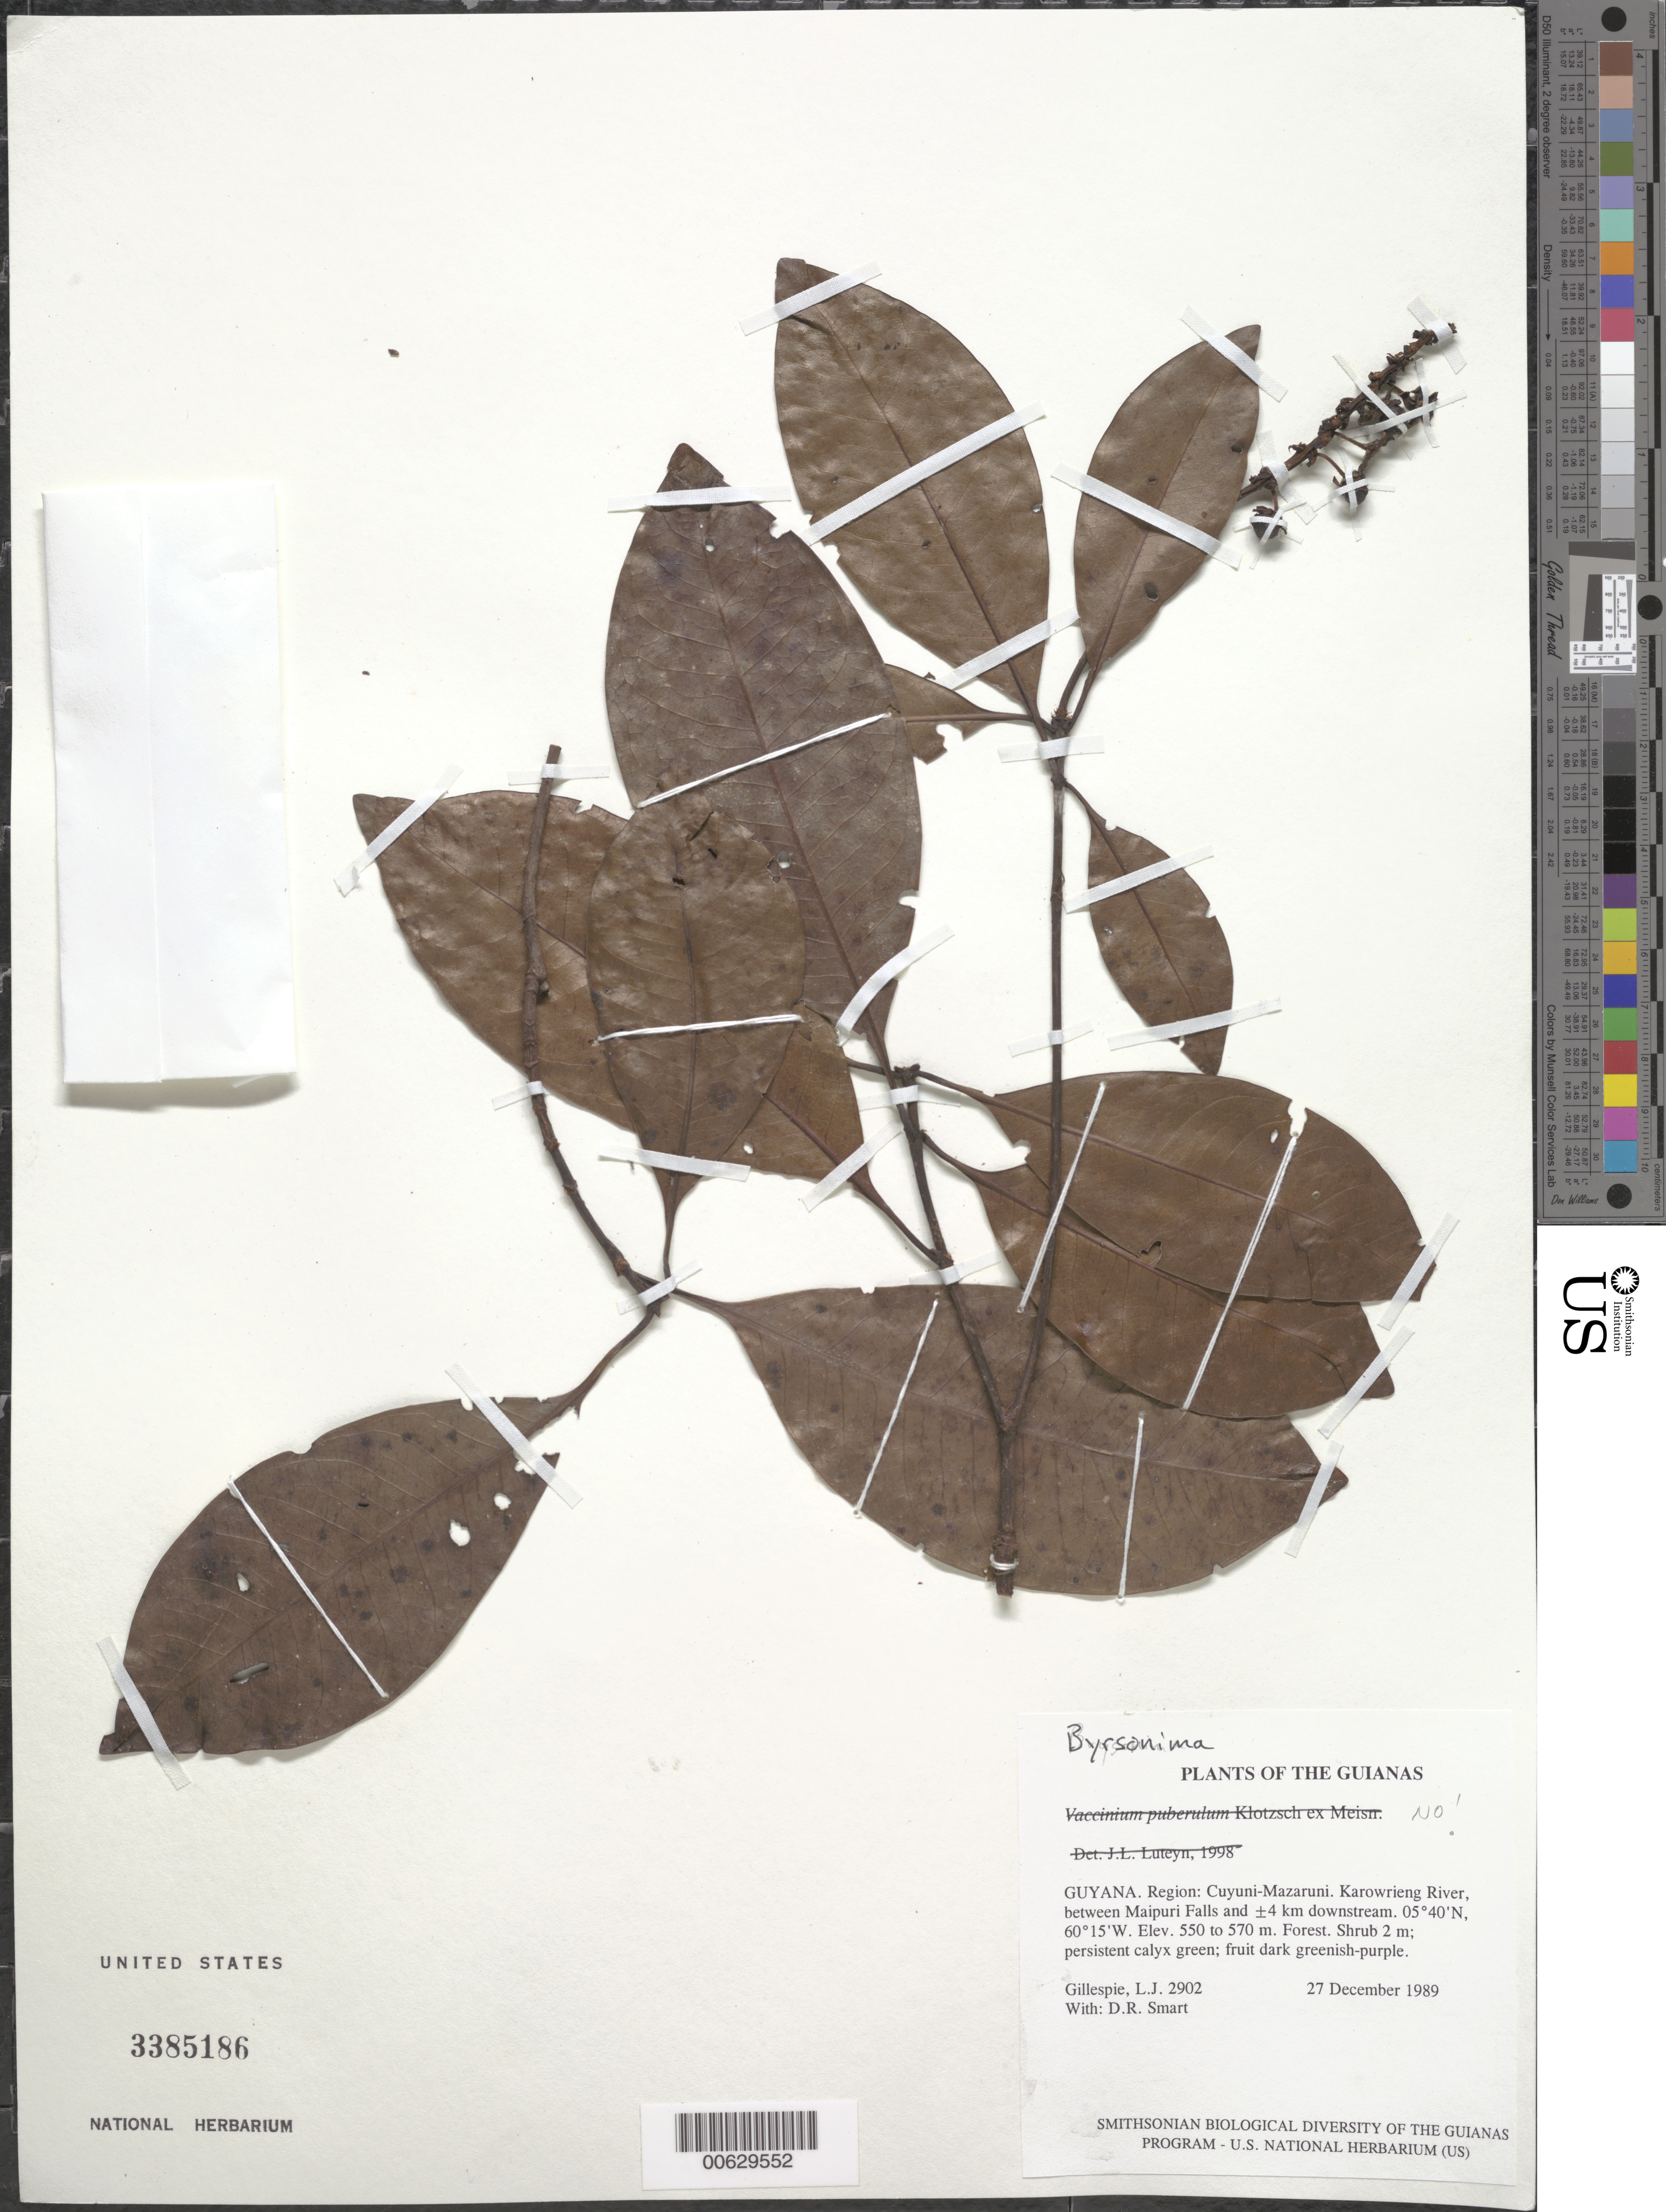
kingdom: Plantae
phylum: Tracheophyta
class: Magnoliopsida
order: Malpighiales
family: Malpighiaceae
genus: Byrsonima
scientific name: Byrsonima sp.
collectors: L. J. Gillespie & D. R. Smart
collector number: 2902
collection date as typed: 27 December 1989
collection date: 1989-12-27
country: Guyana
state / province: Cuyuni-Mazaruni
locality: Karowrieng River, between Maipuri Falls and ±4 km downstream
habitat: Forest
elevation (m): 550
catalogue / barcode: US 3385186